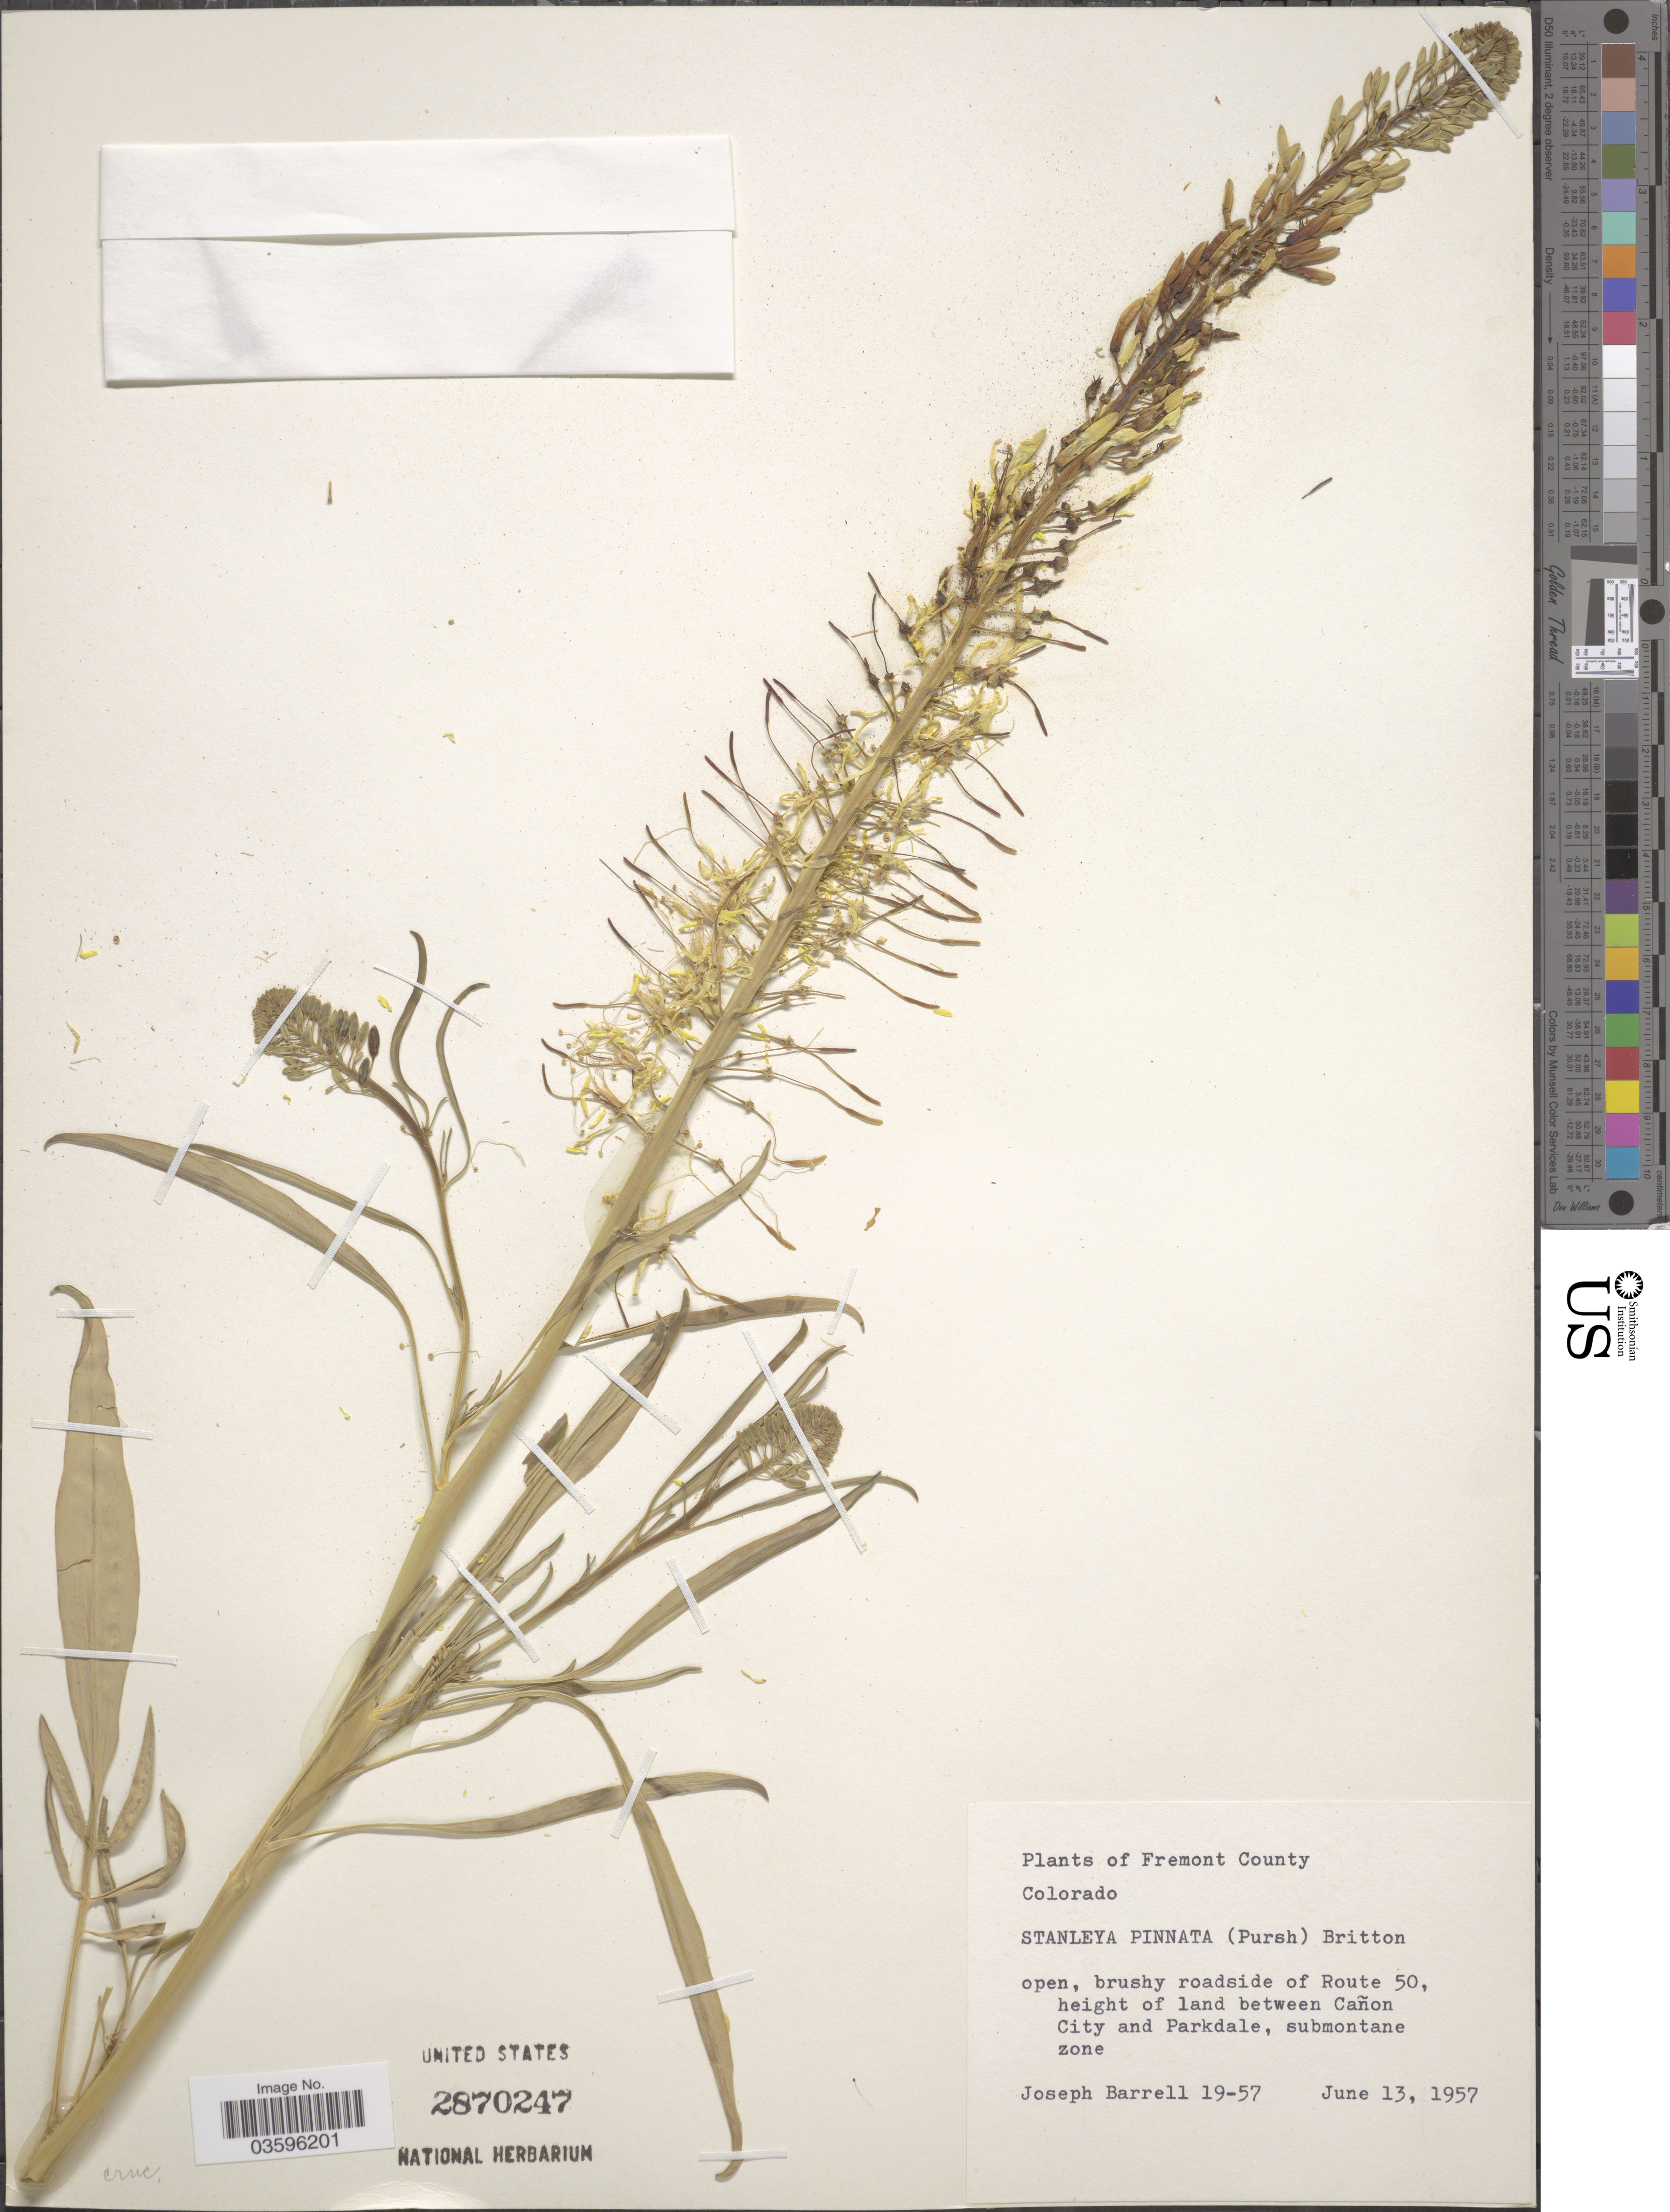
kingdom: Plantae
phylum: Tracheophyta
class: Magnoliopsida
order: Brassicales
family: Brassicaceae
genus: Stanleya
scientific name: Stanleya pinnata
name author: (Pursh) Britton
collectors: J. Barrell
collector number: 19-57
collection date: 1957-06-13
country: United States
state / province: Colorado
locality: Fremont County. Brushy roadside of Route 50, height of land between Cañon City and Parkdale.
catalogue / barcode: US 2870247